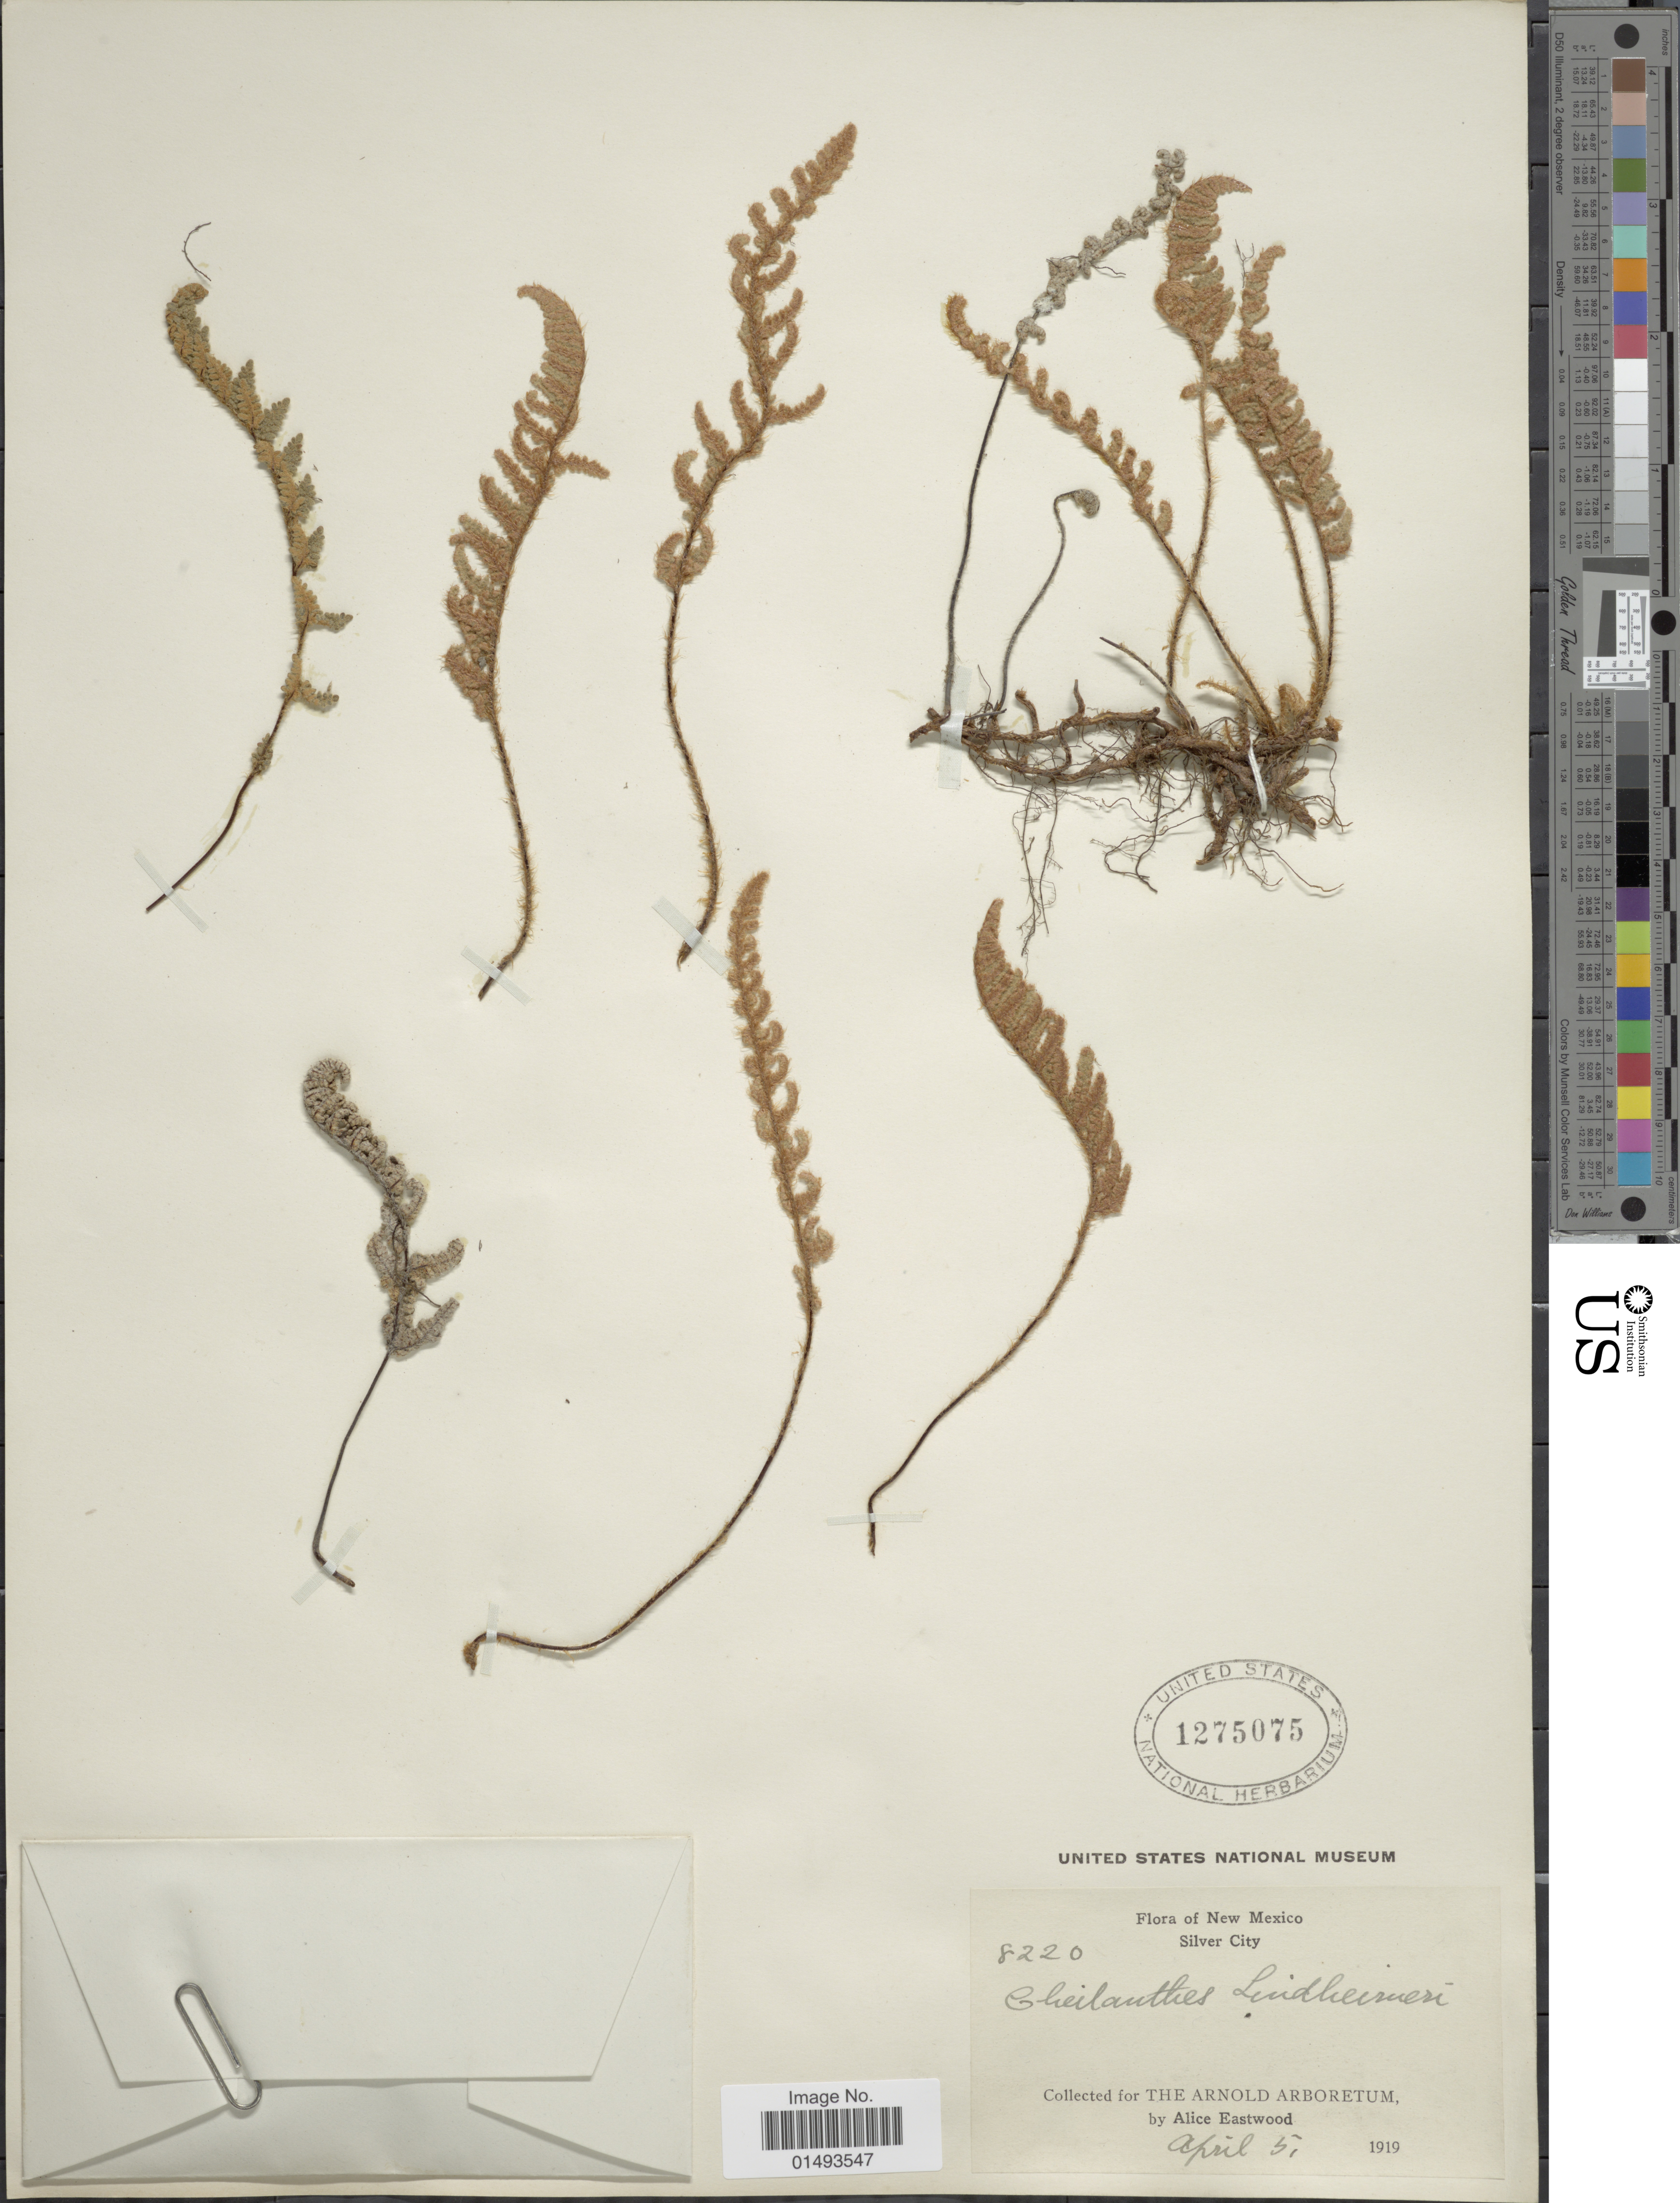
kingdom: Plantae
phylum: Tracheophyta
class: Polypodiopsida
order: Polypodiales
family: Pteridaceae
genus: Myriopteris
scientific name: Myriopteris lindheimeri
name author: (Hook.) J. Sm.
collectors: A. Eastwood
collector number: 8220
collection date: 1919-04-05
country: United States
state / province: New Mexico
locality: Flora of New Mexico, Silver City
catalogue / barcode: US 1275075